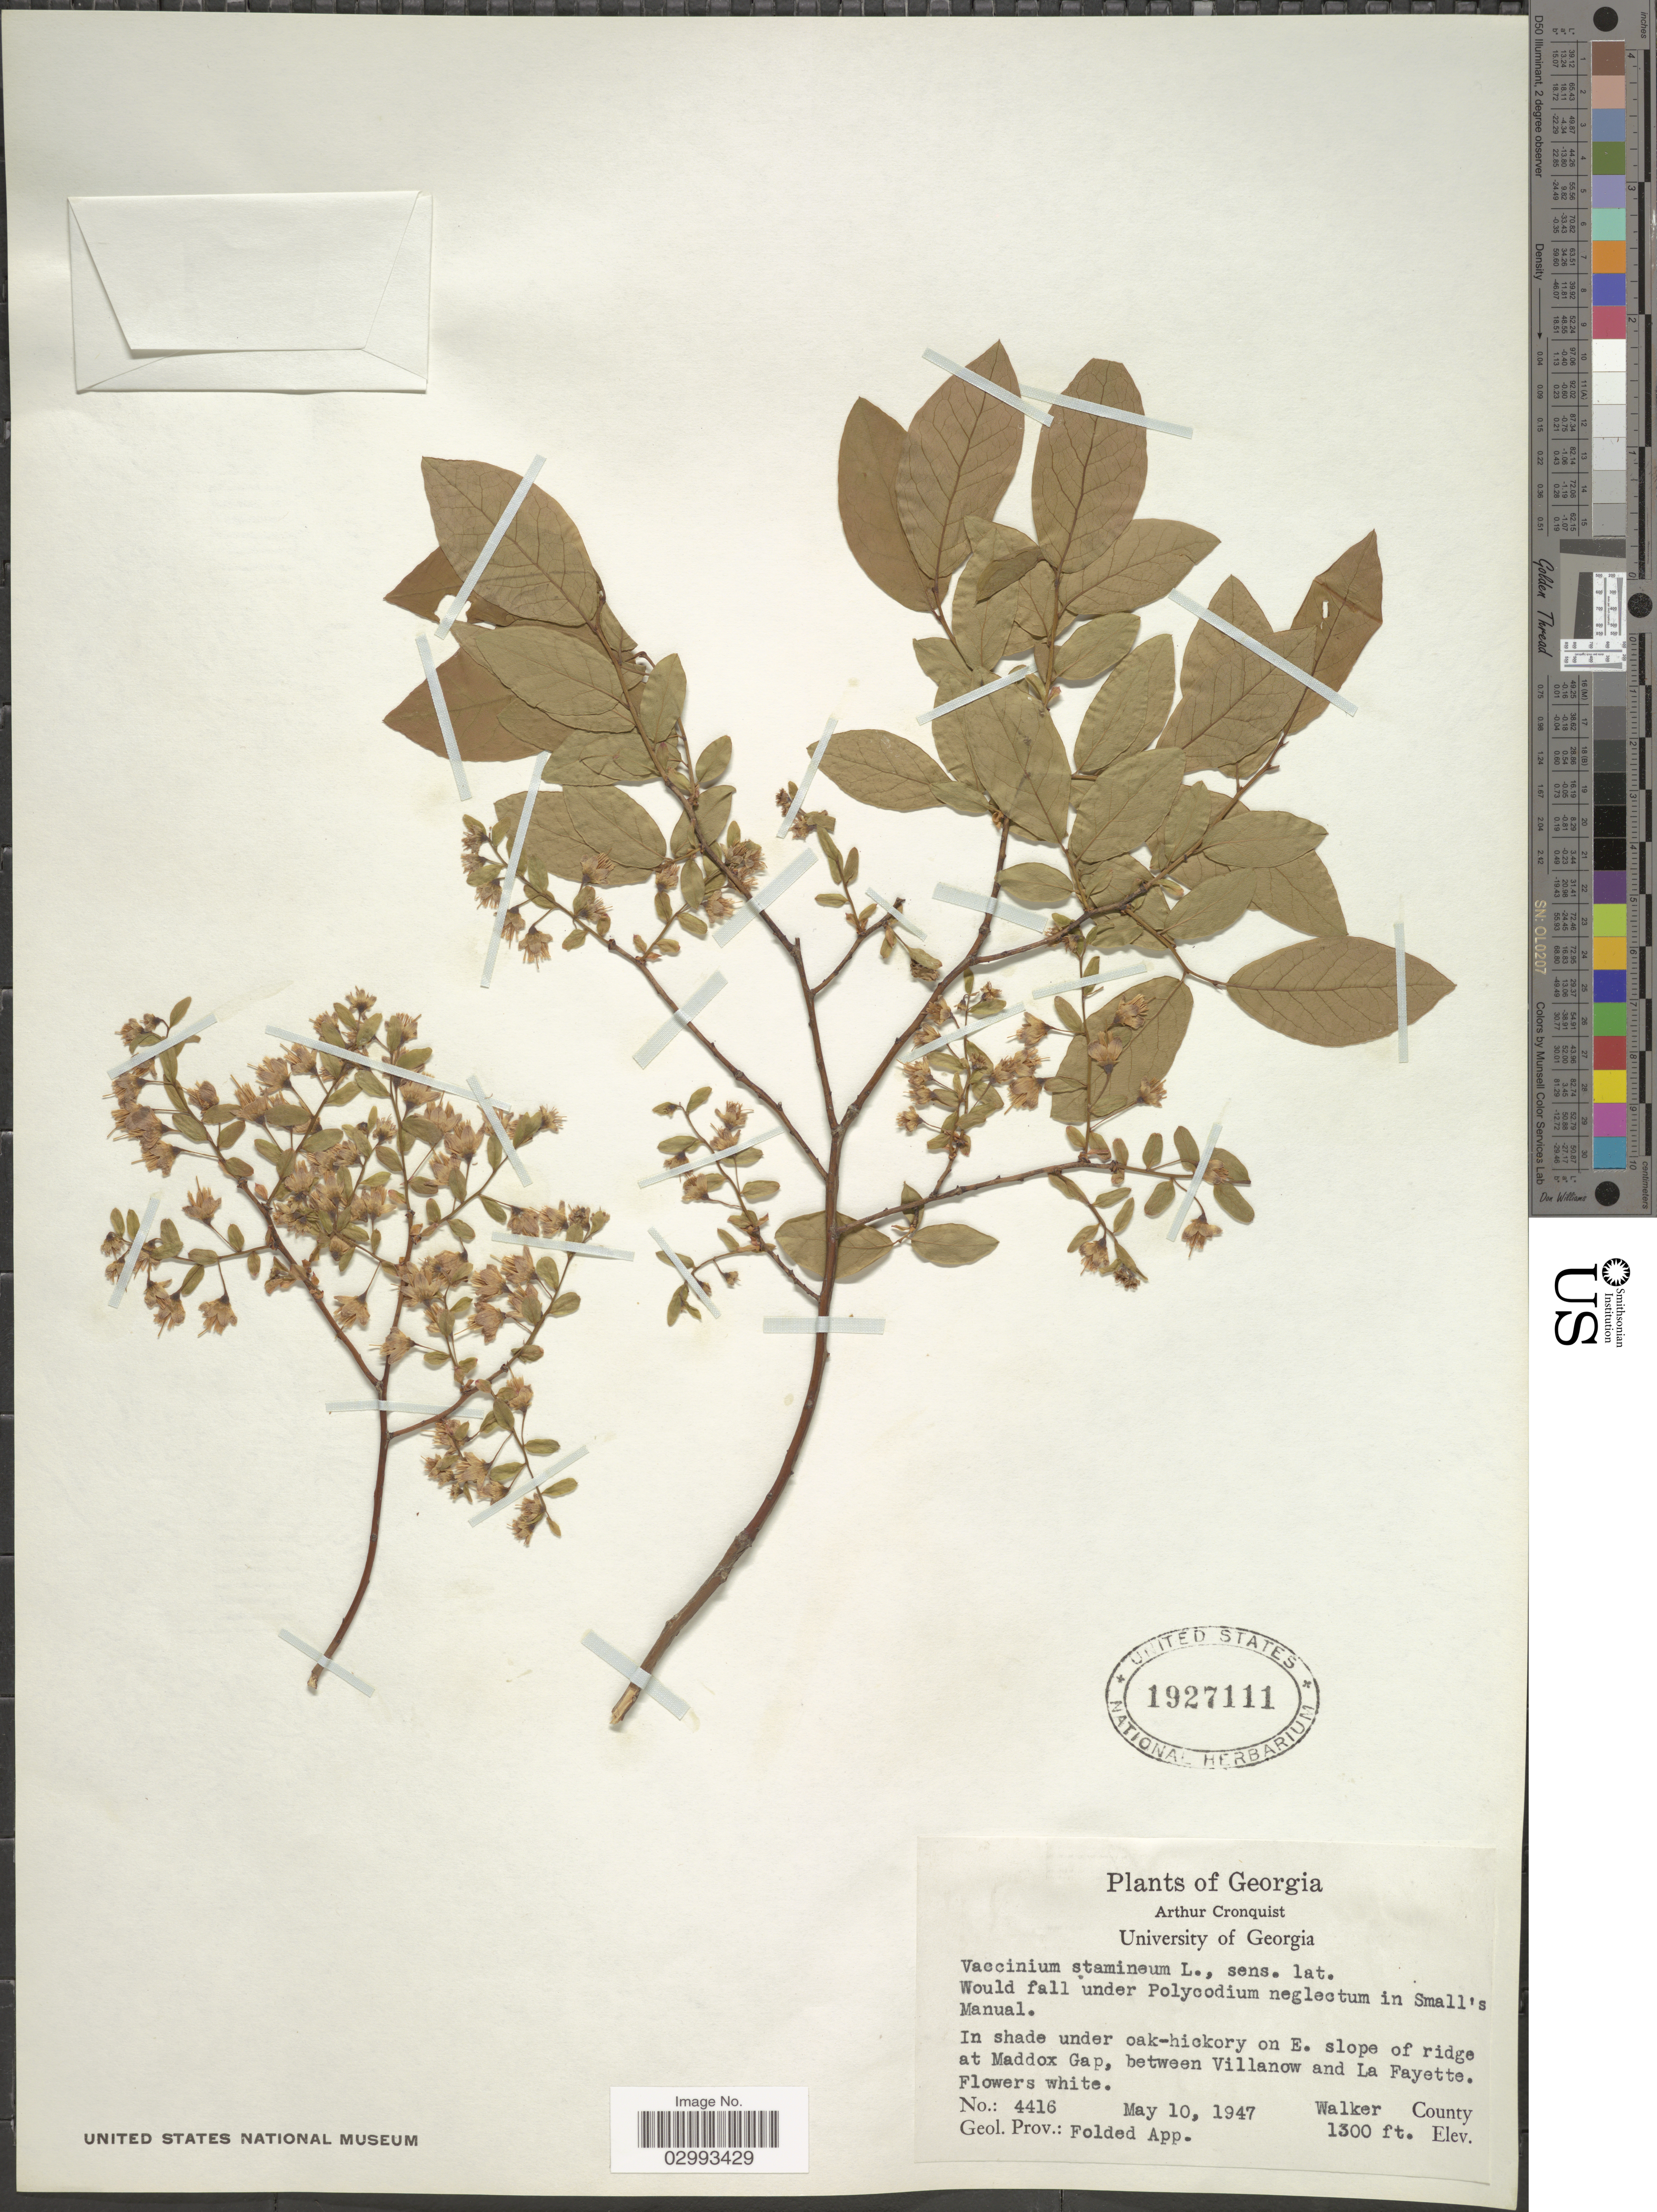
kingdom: Plantae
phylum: Tracheophyta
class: Magnoliopsida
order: Ericales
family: Ericaceae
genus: Polycodium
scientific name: Polycodium stamineum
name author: (L.) Greene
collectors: A. J. Cronquist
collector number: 4416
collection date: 1947-05-10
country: United States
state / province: Georgia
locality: In shade under oak-hickory on E. slope of ridge at Maddox Gap, between Villanow and La Fayette. Geol. Prov.: Folded App. Walker County.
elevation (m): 396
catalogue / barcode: US 1927111